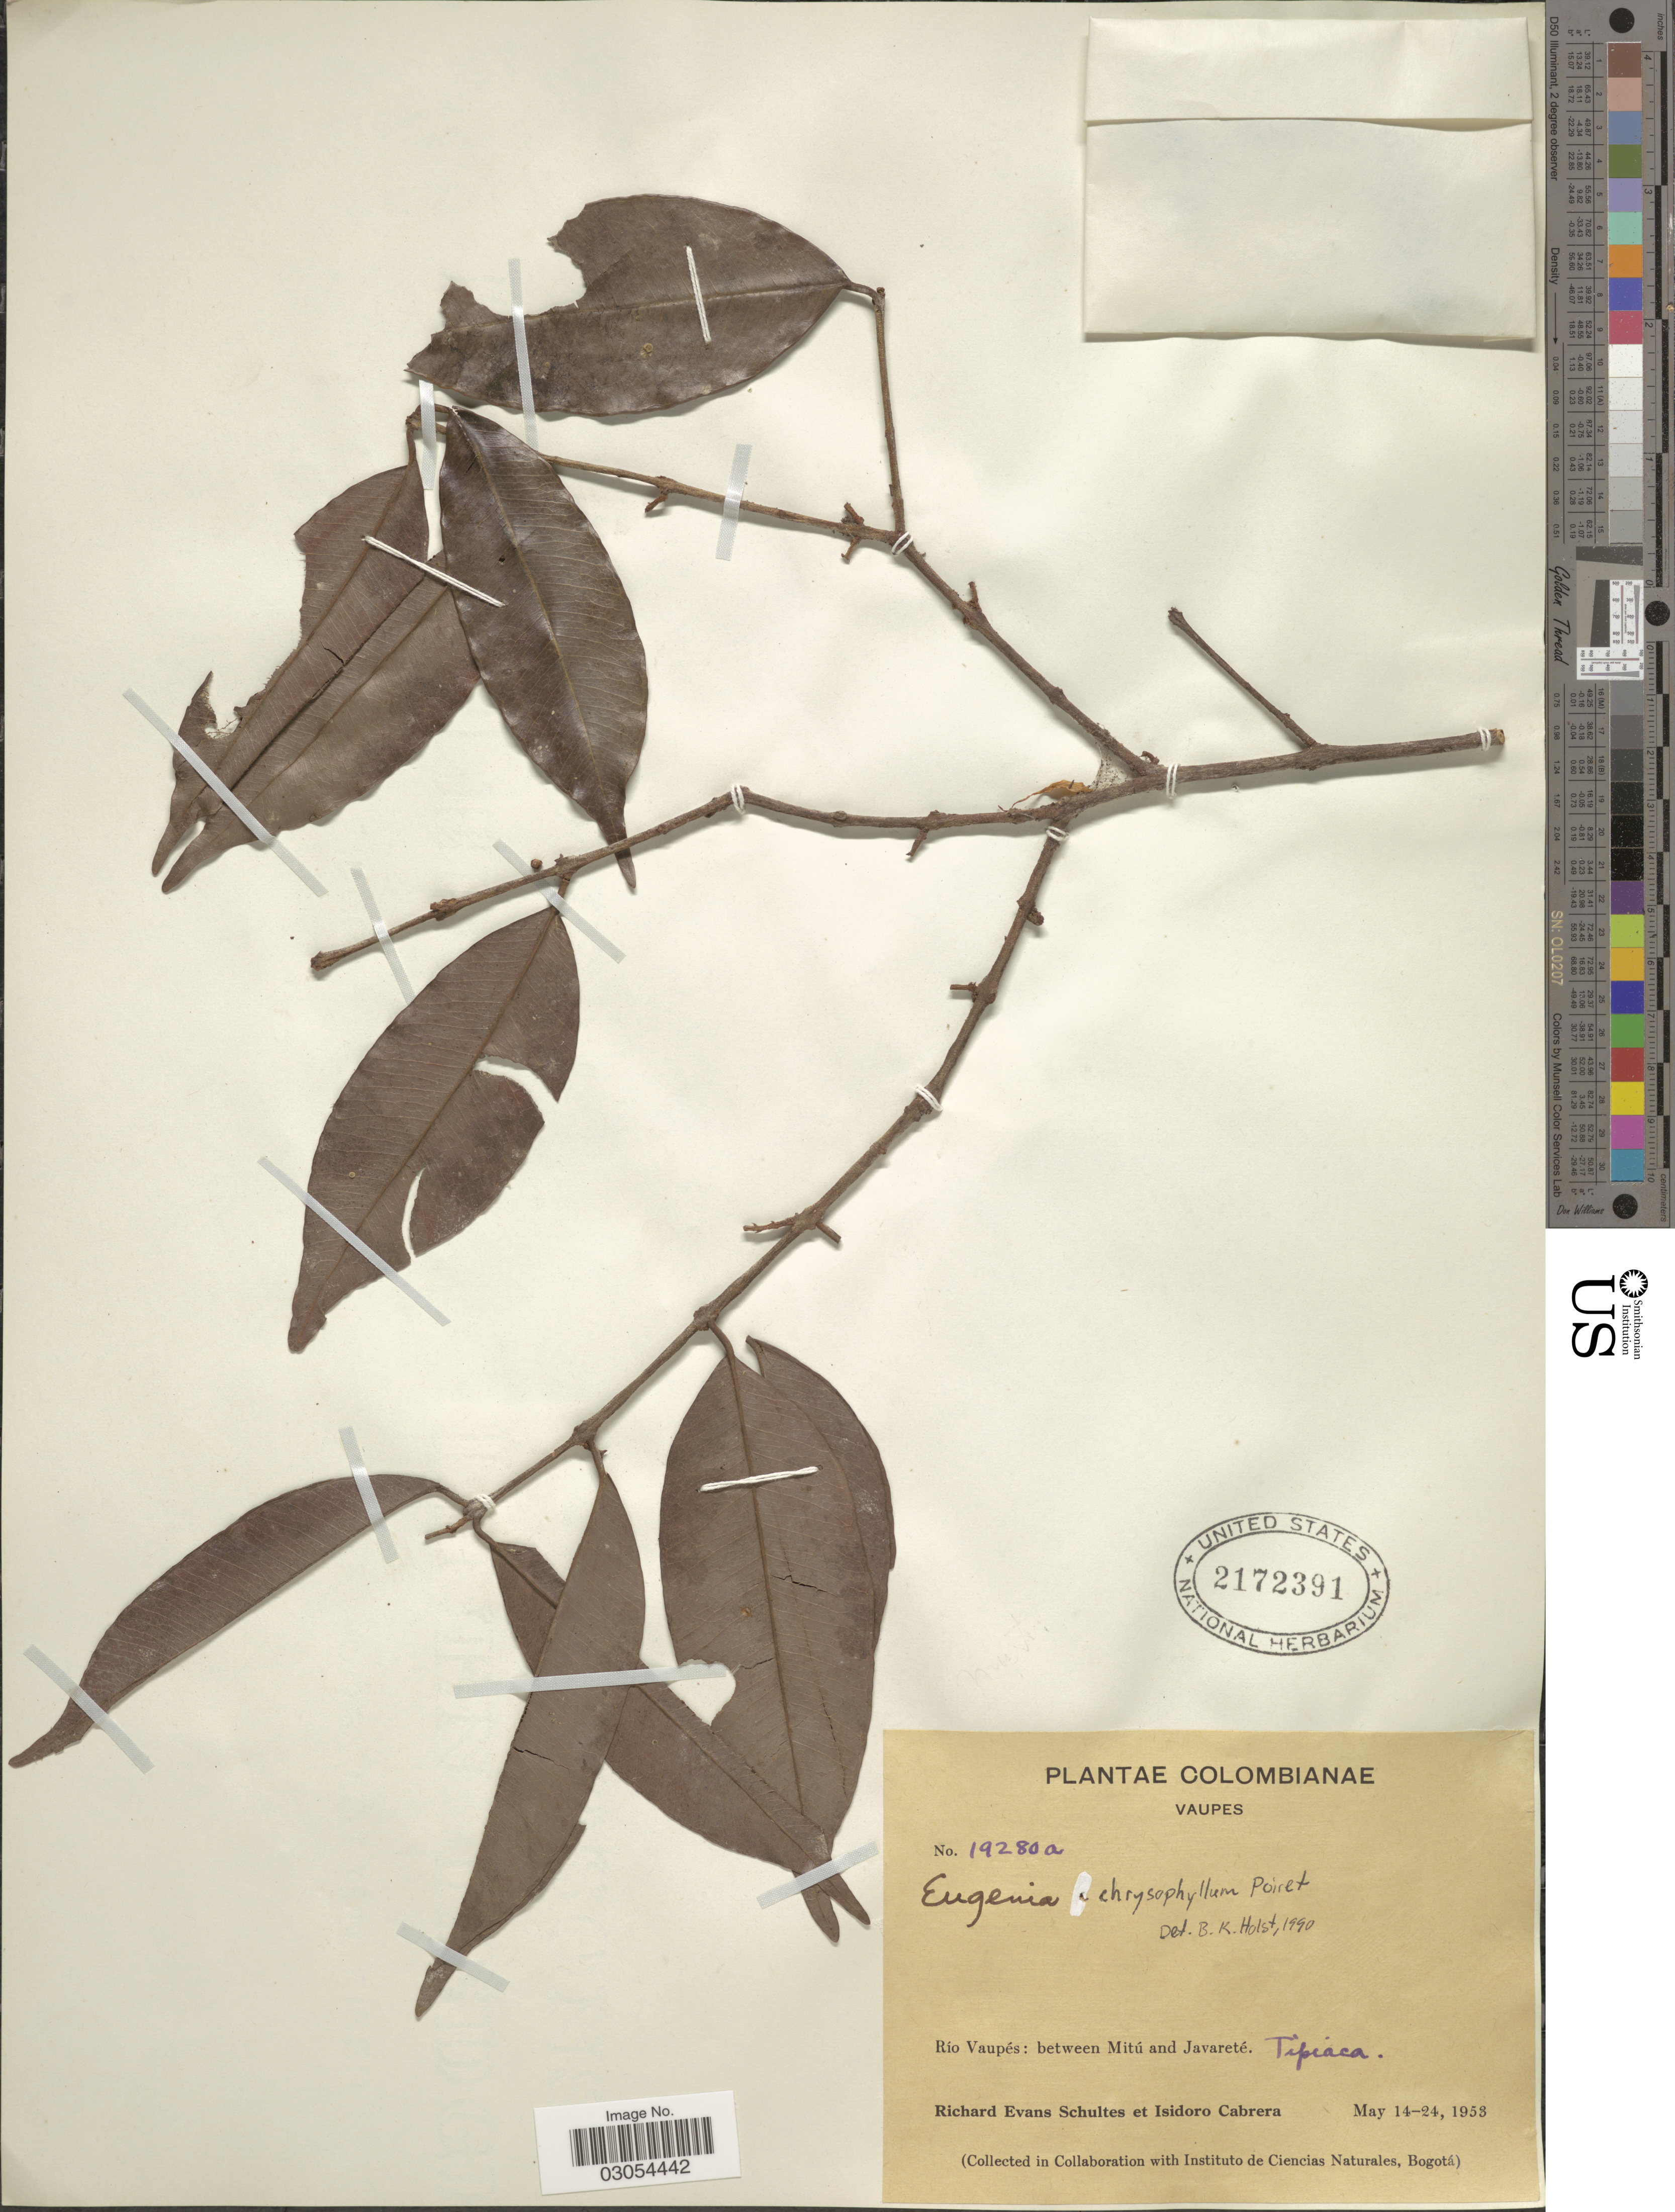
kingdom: Plantae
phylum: Tracheophyta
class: Magnoliopsida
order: Myrtales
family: Myrtaceae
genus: Eugenia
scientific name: Eugenia chrysophyllum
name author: Poir.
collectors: R. E. Schultes & I. Cabrera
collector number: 19280a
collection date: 1953-05-14/1953-05-24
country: Colombia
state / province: Vaupés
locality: Río Vaupés: between Mitú and Javareté. Tipiaca.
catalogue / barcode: US 2172391